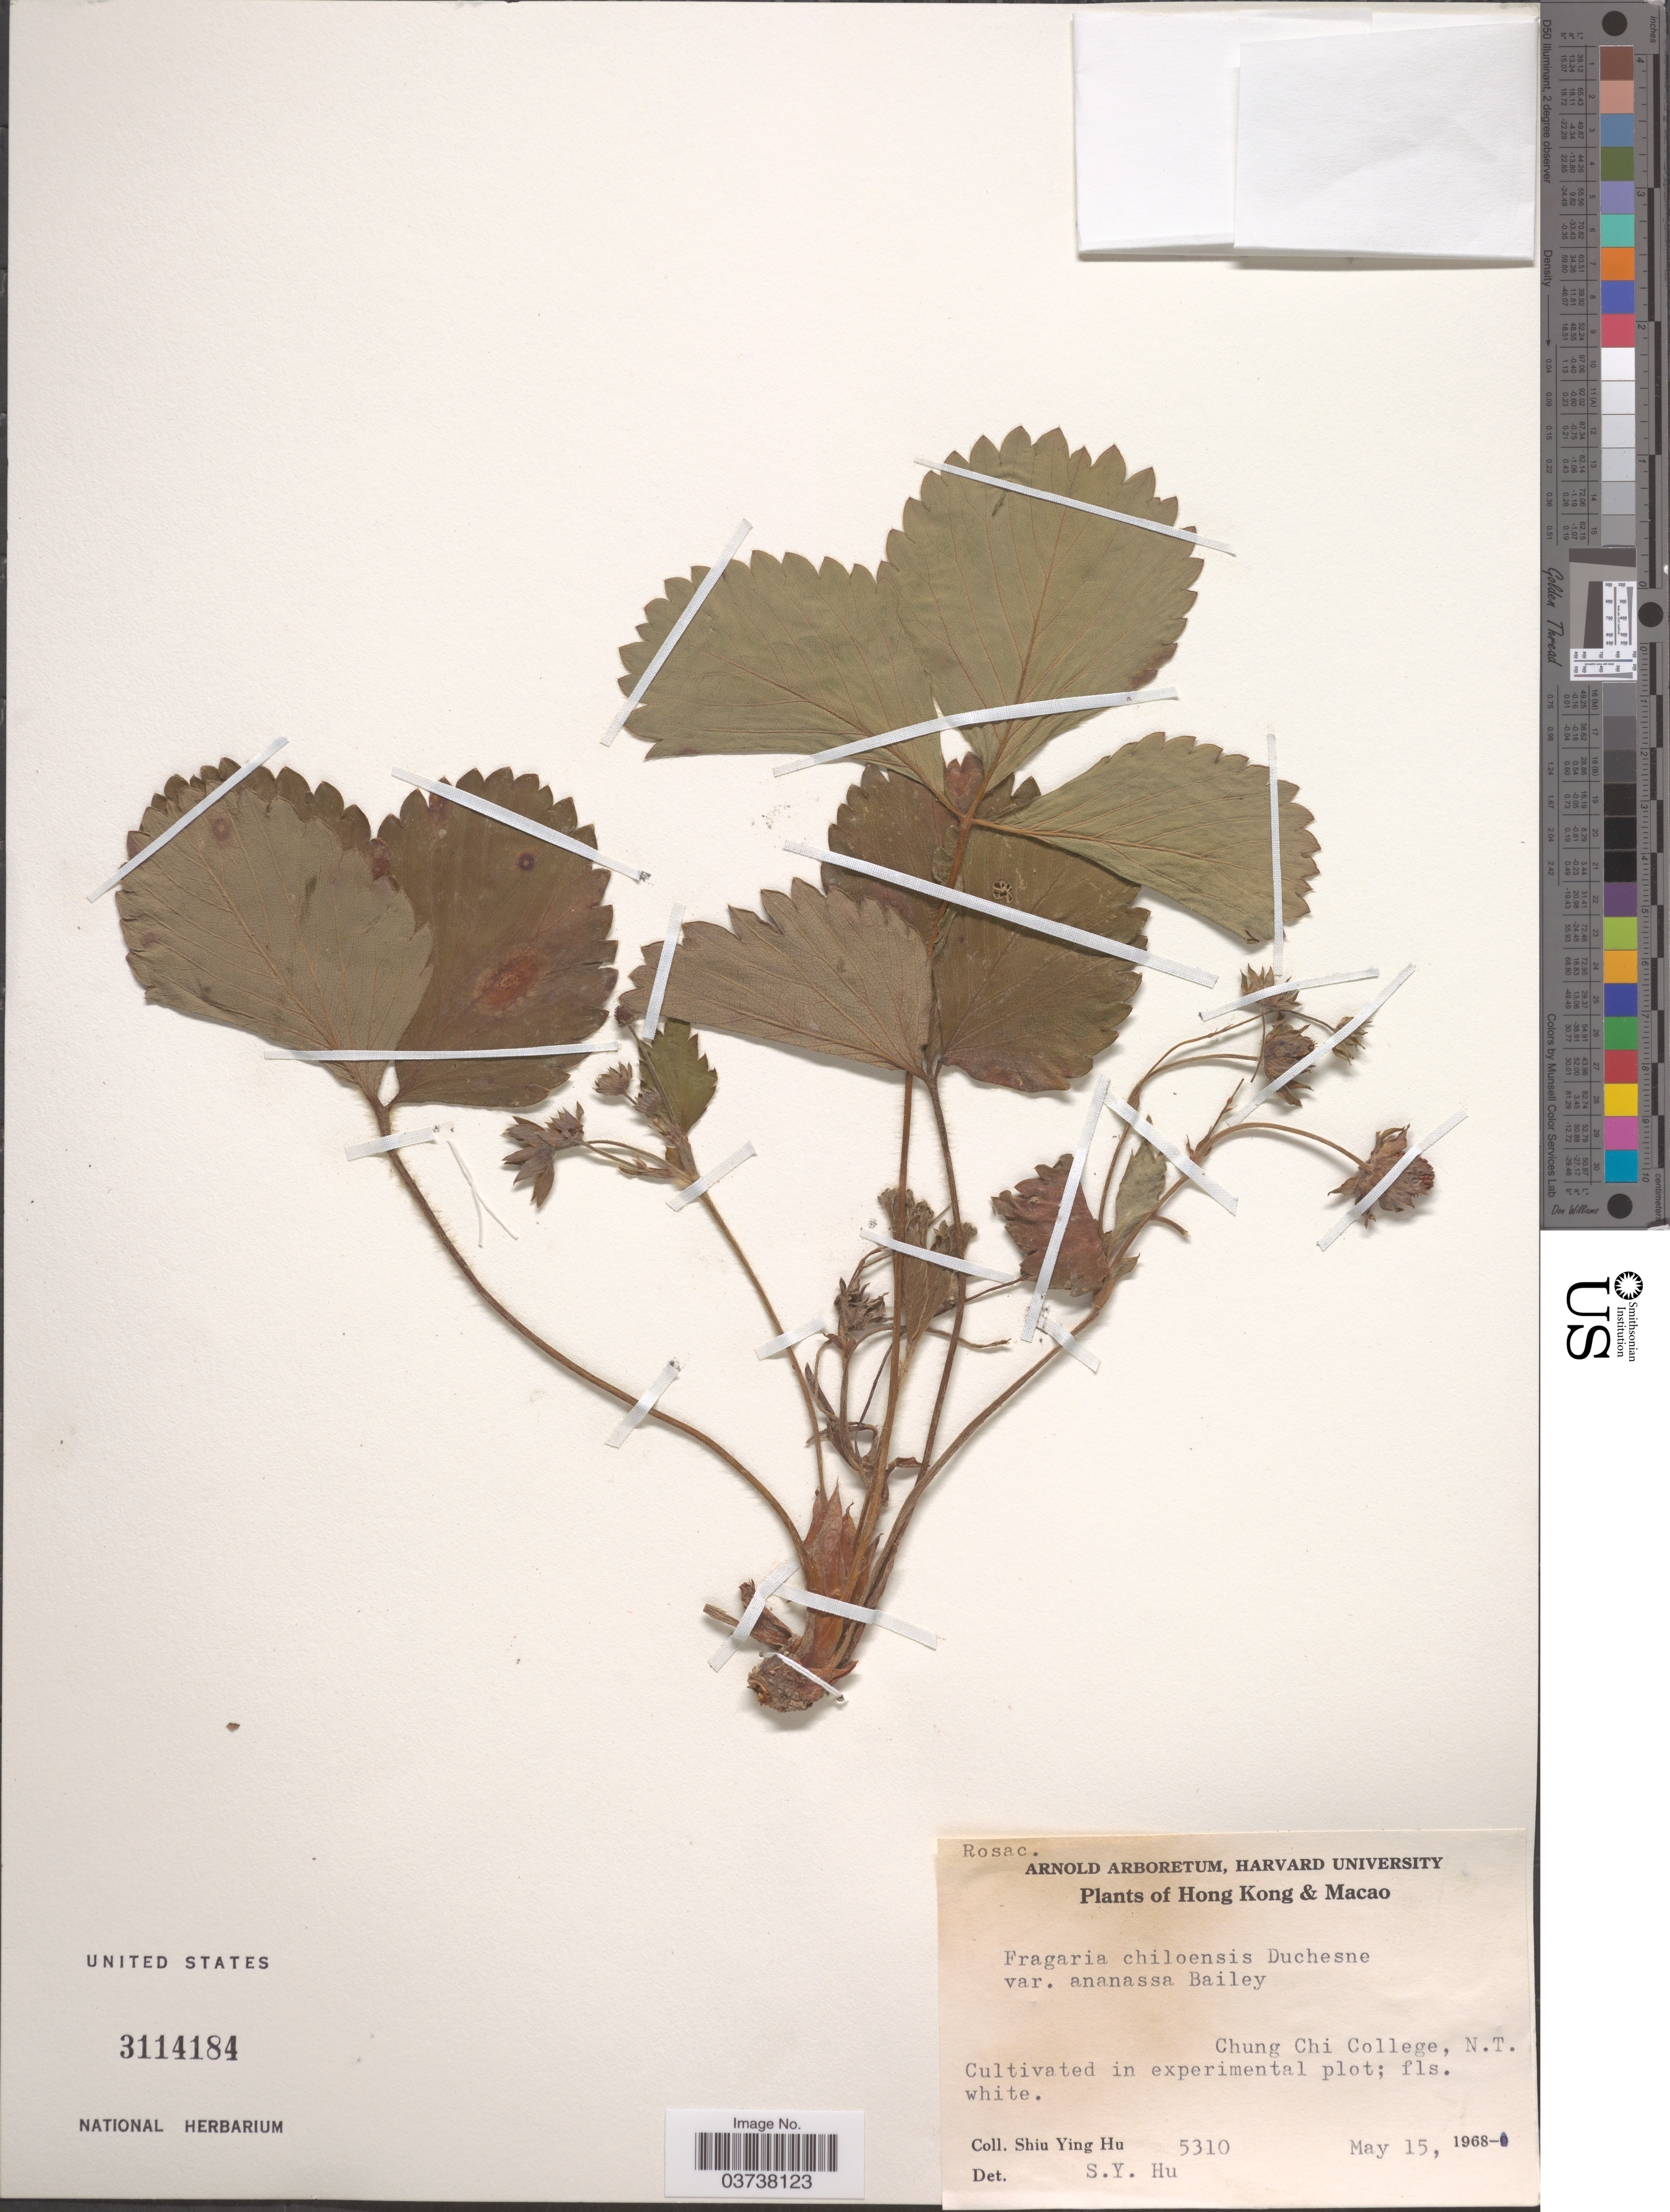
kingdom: Plantae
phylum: Tracheophyta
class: Magnoliopsida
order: Rosales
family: Rosaceae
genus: Fragaria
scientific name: Fragaria chiloensis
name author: (L.) Mill.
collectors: S. Y. Hu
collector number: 5310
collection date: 1968-05-15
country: China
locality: Hong Kong & Macao. Chung Chi College, N.T. In experimental plot.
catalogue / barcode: US 3114184